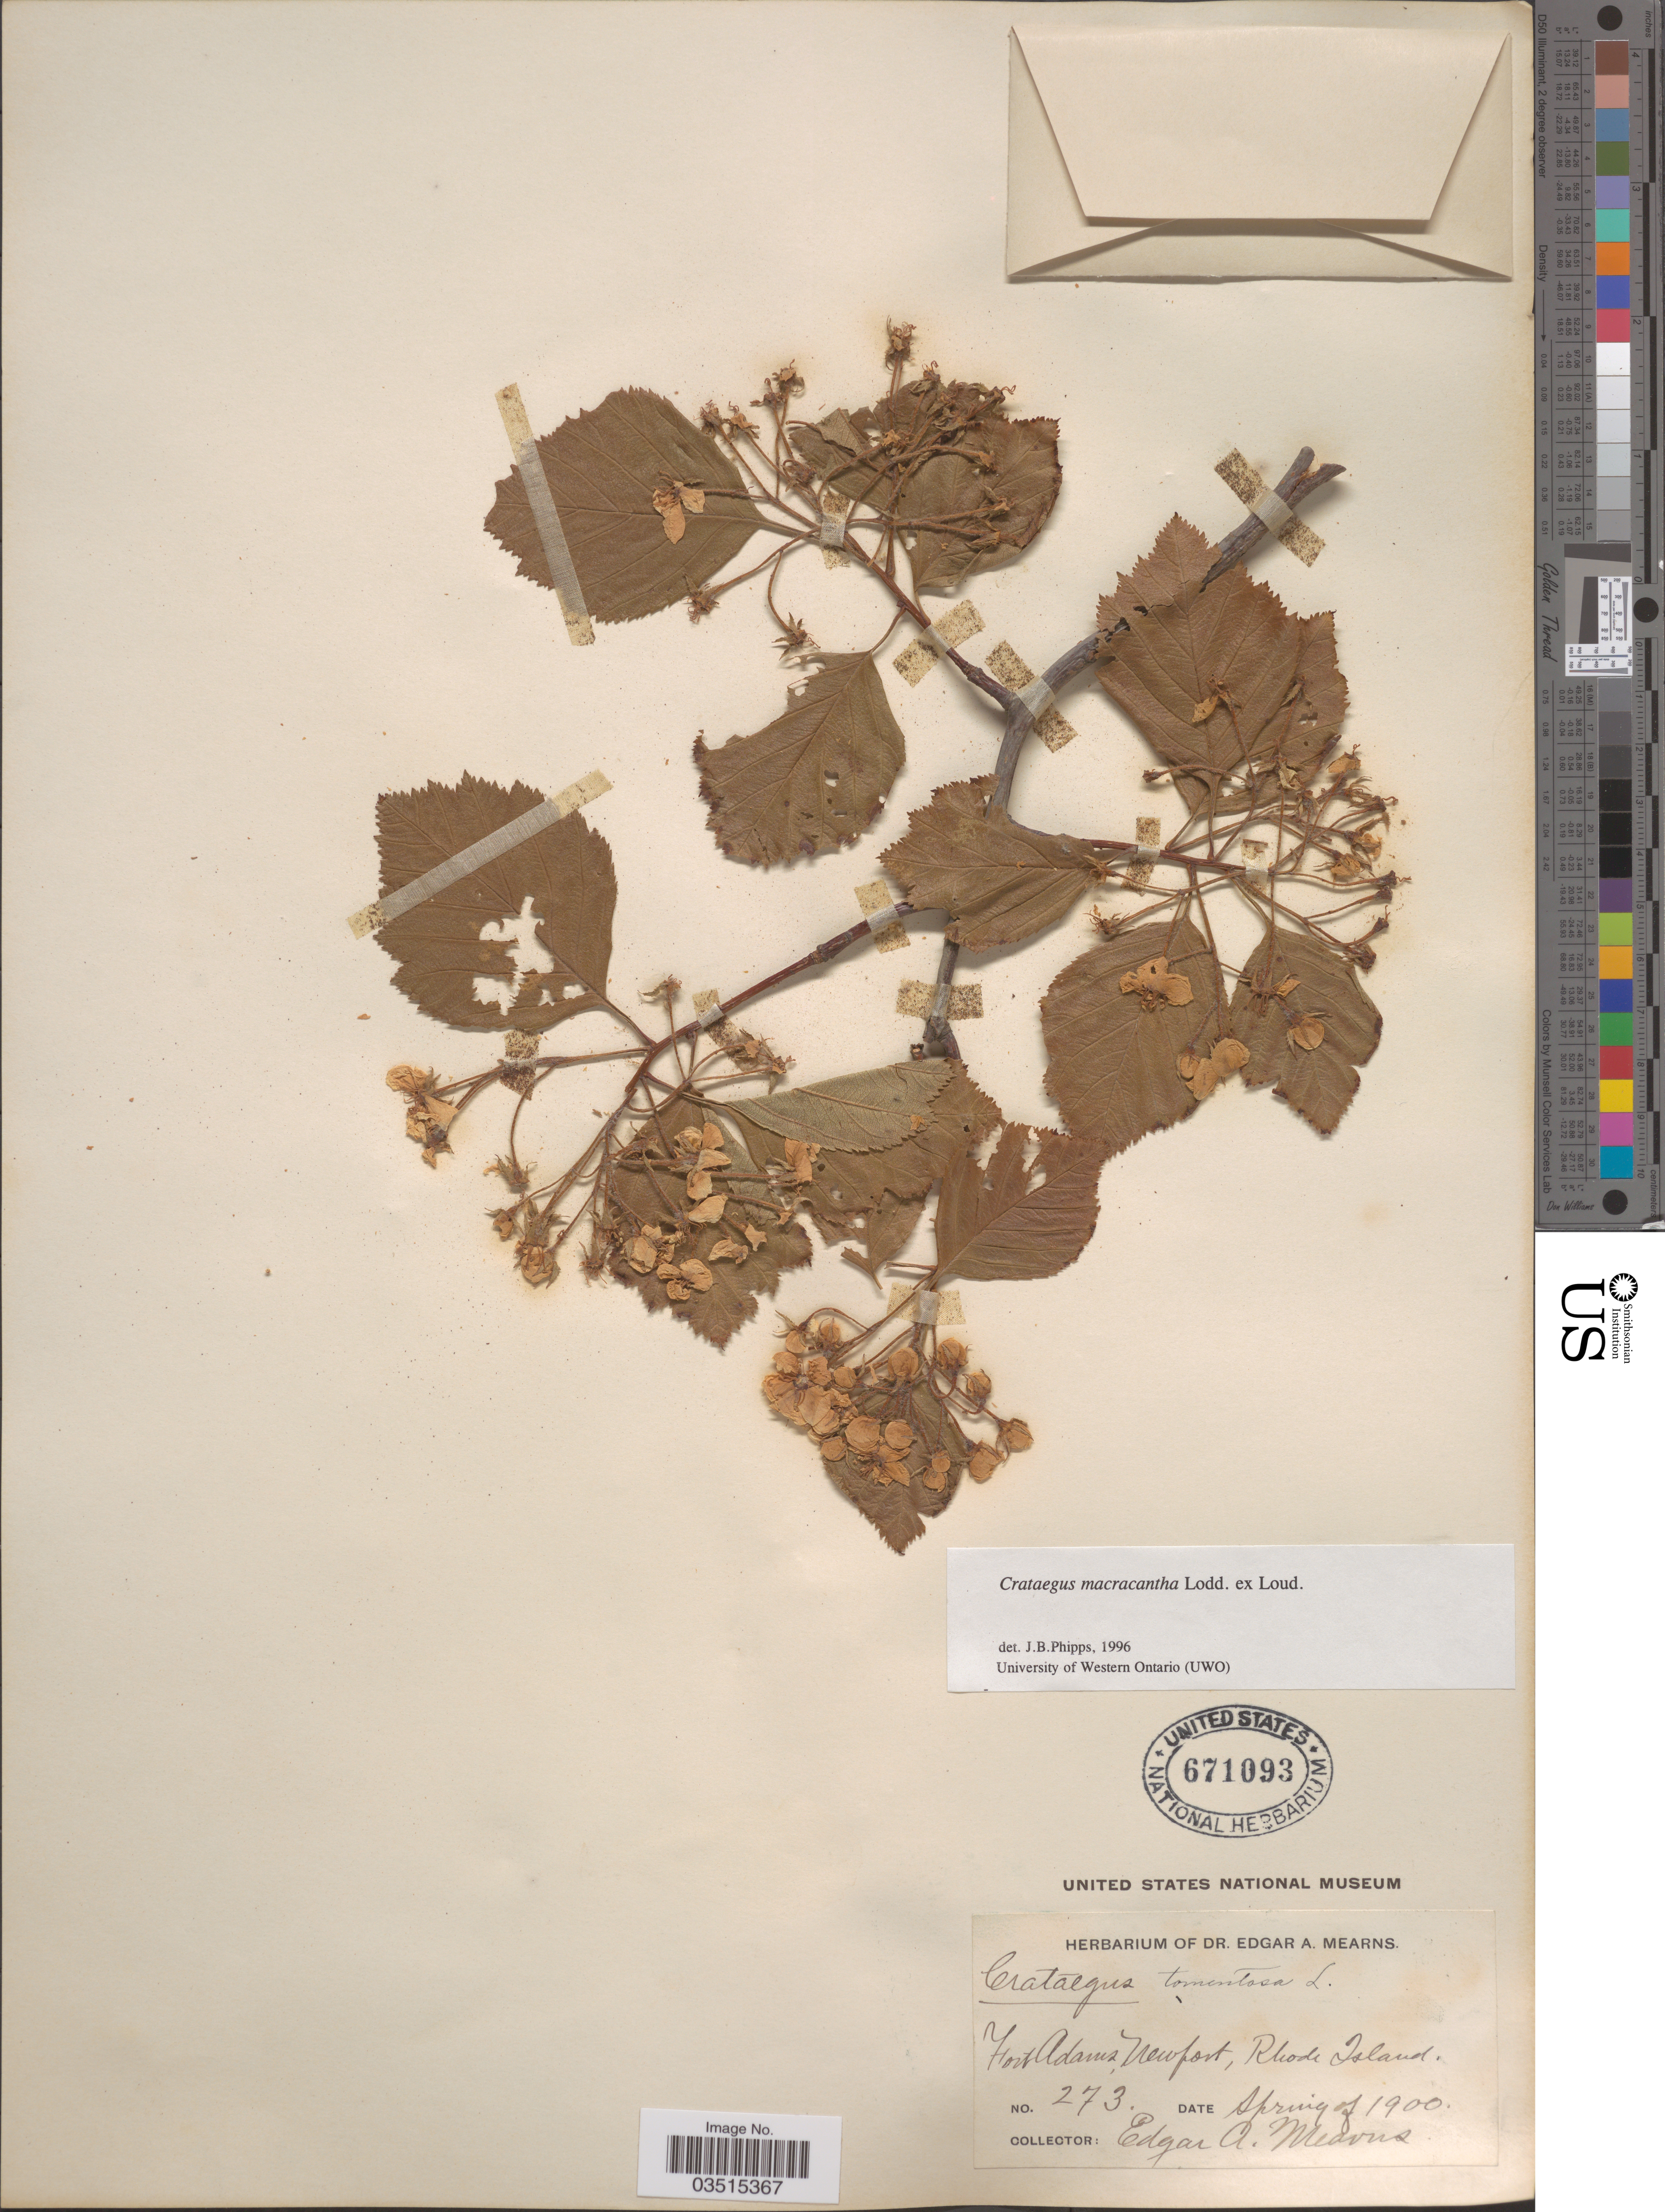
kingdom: Plantae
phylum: Tracheophyta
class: Magnoliopsida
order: Rosales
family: Rosaceae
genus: Crataegus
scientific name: Crataegus macracantha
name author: (Lindl.) Lodd. ex Loudon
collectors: E. A. Mearns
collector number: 273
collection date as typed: Spring of 1900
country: United States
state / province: Rhode Island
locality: Fort Adams, Newport.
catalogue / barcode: US 671093